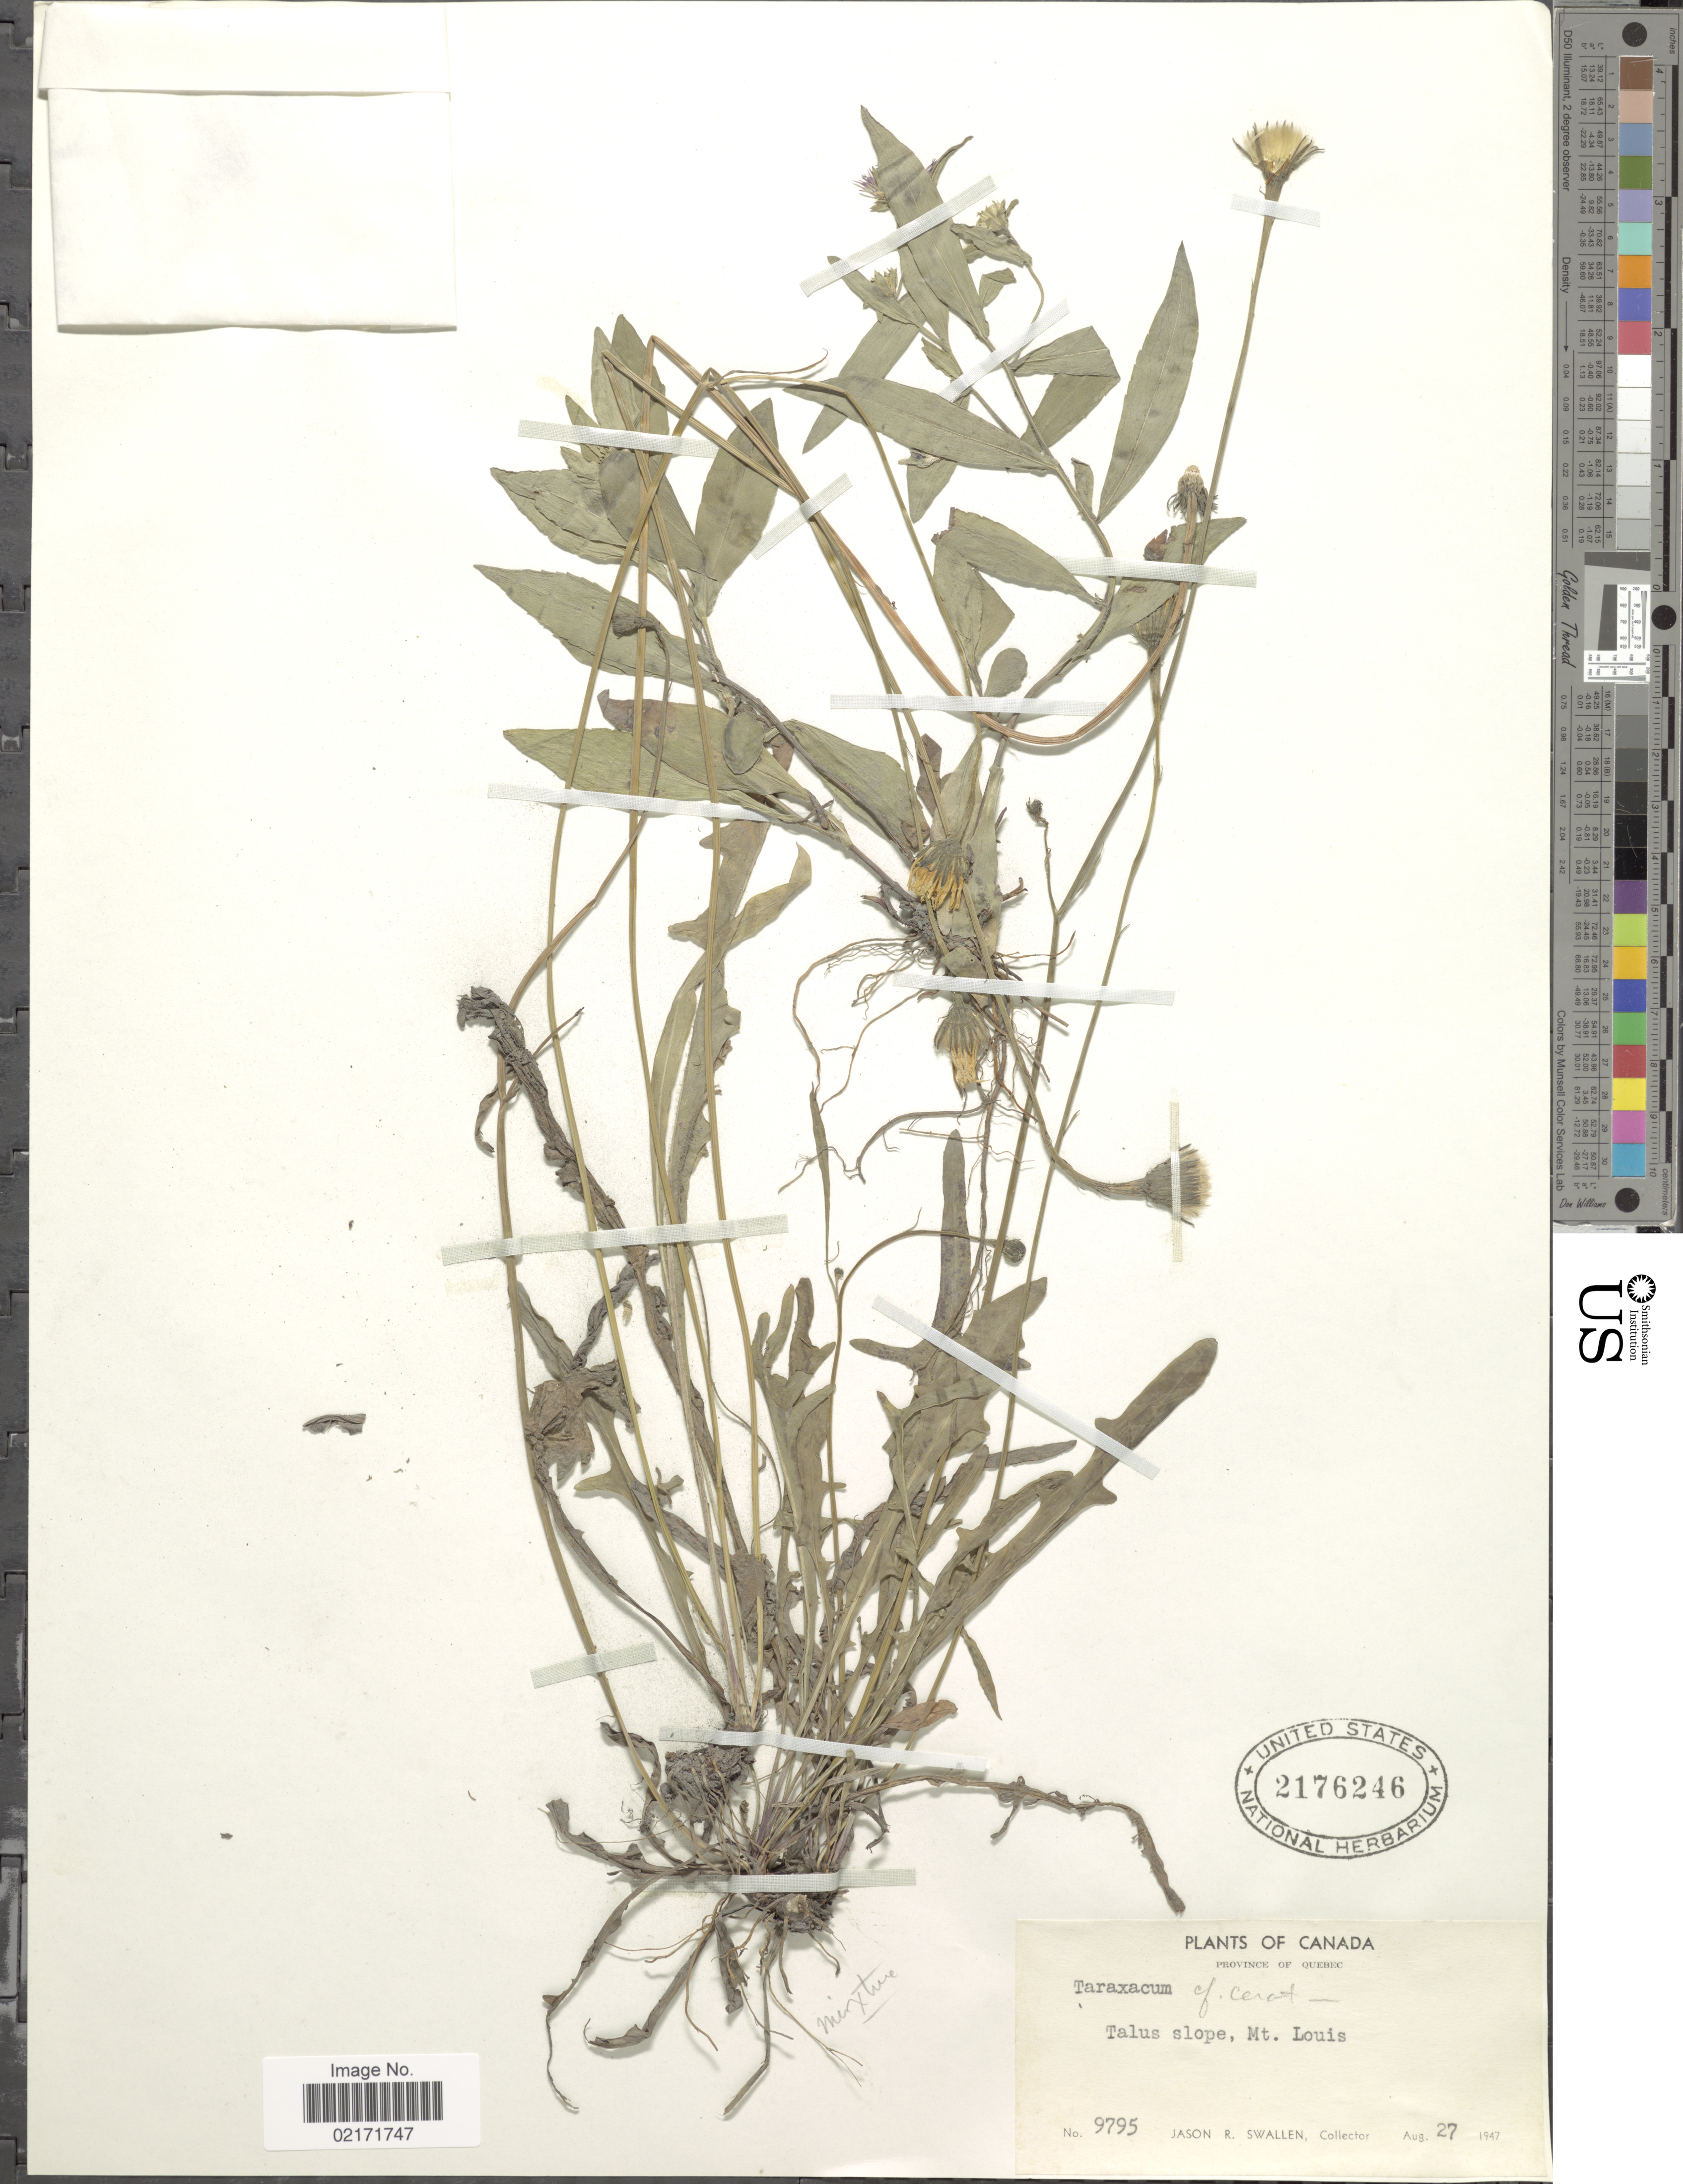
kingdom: Plantae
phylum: Tracheophyta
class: Magnoliopsida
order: Asterales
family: Asteraceae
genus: Taraxacum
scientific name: Taraxacum ceratophorum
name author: (Ledeb.) DC.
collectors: J. R. Swallen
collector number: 9795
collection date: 1947-08-27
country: Canada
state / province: Quebec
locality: Province of Quebec. Talus slope, Mt. Louis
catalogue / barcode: US 2176246